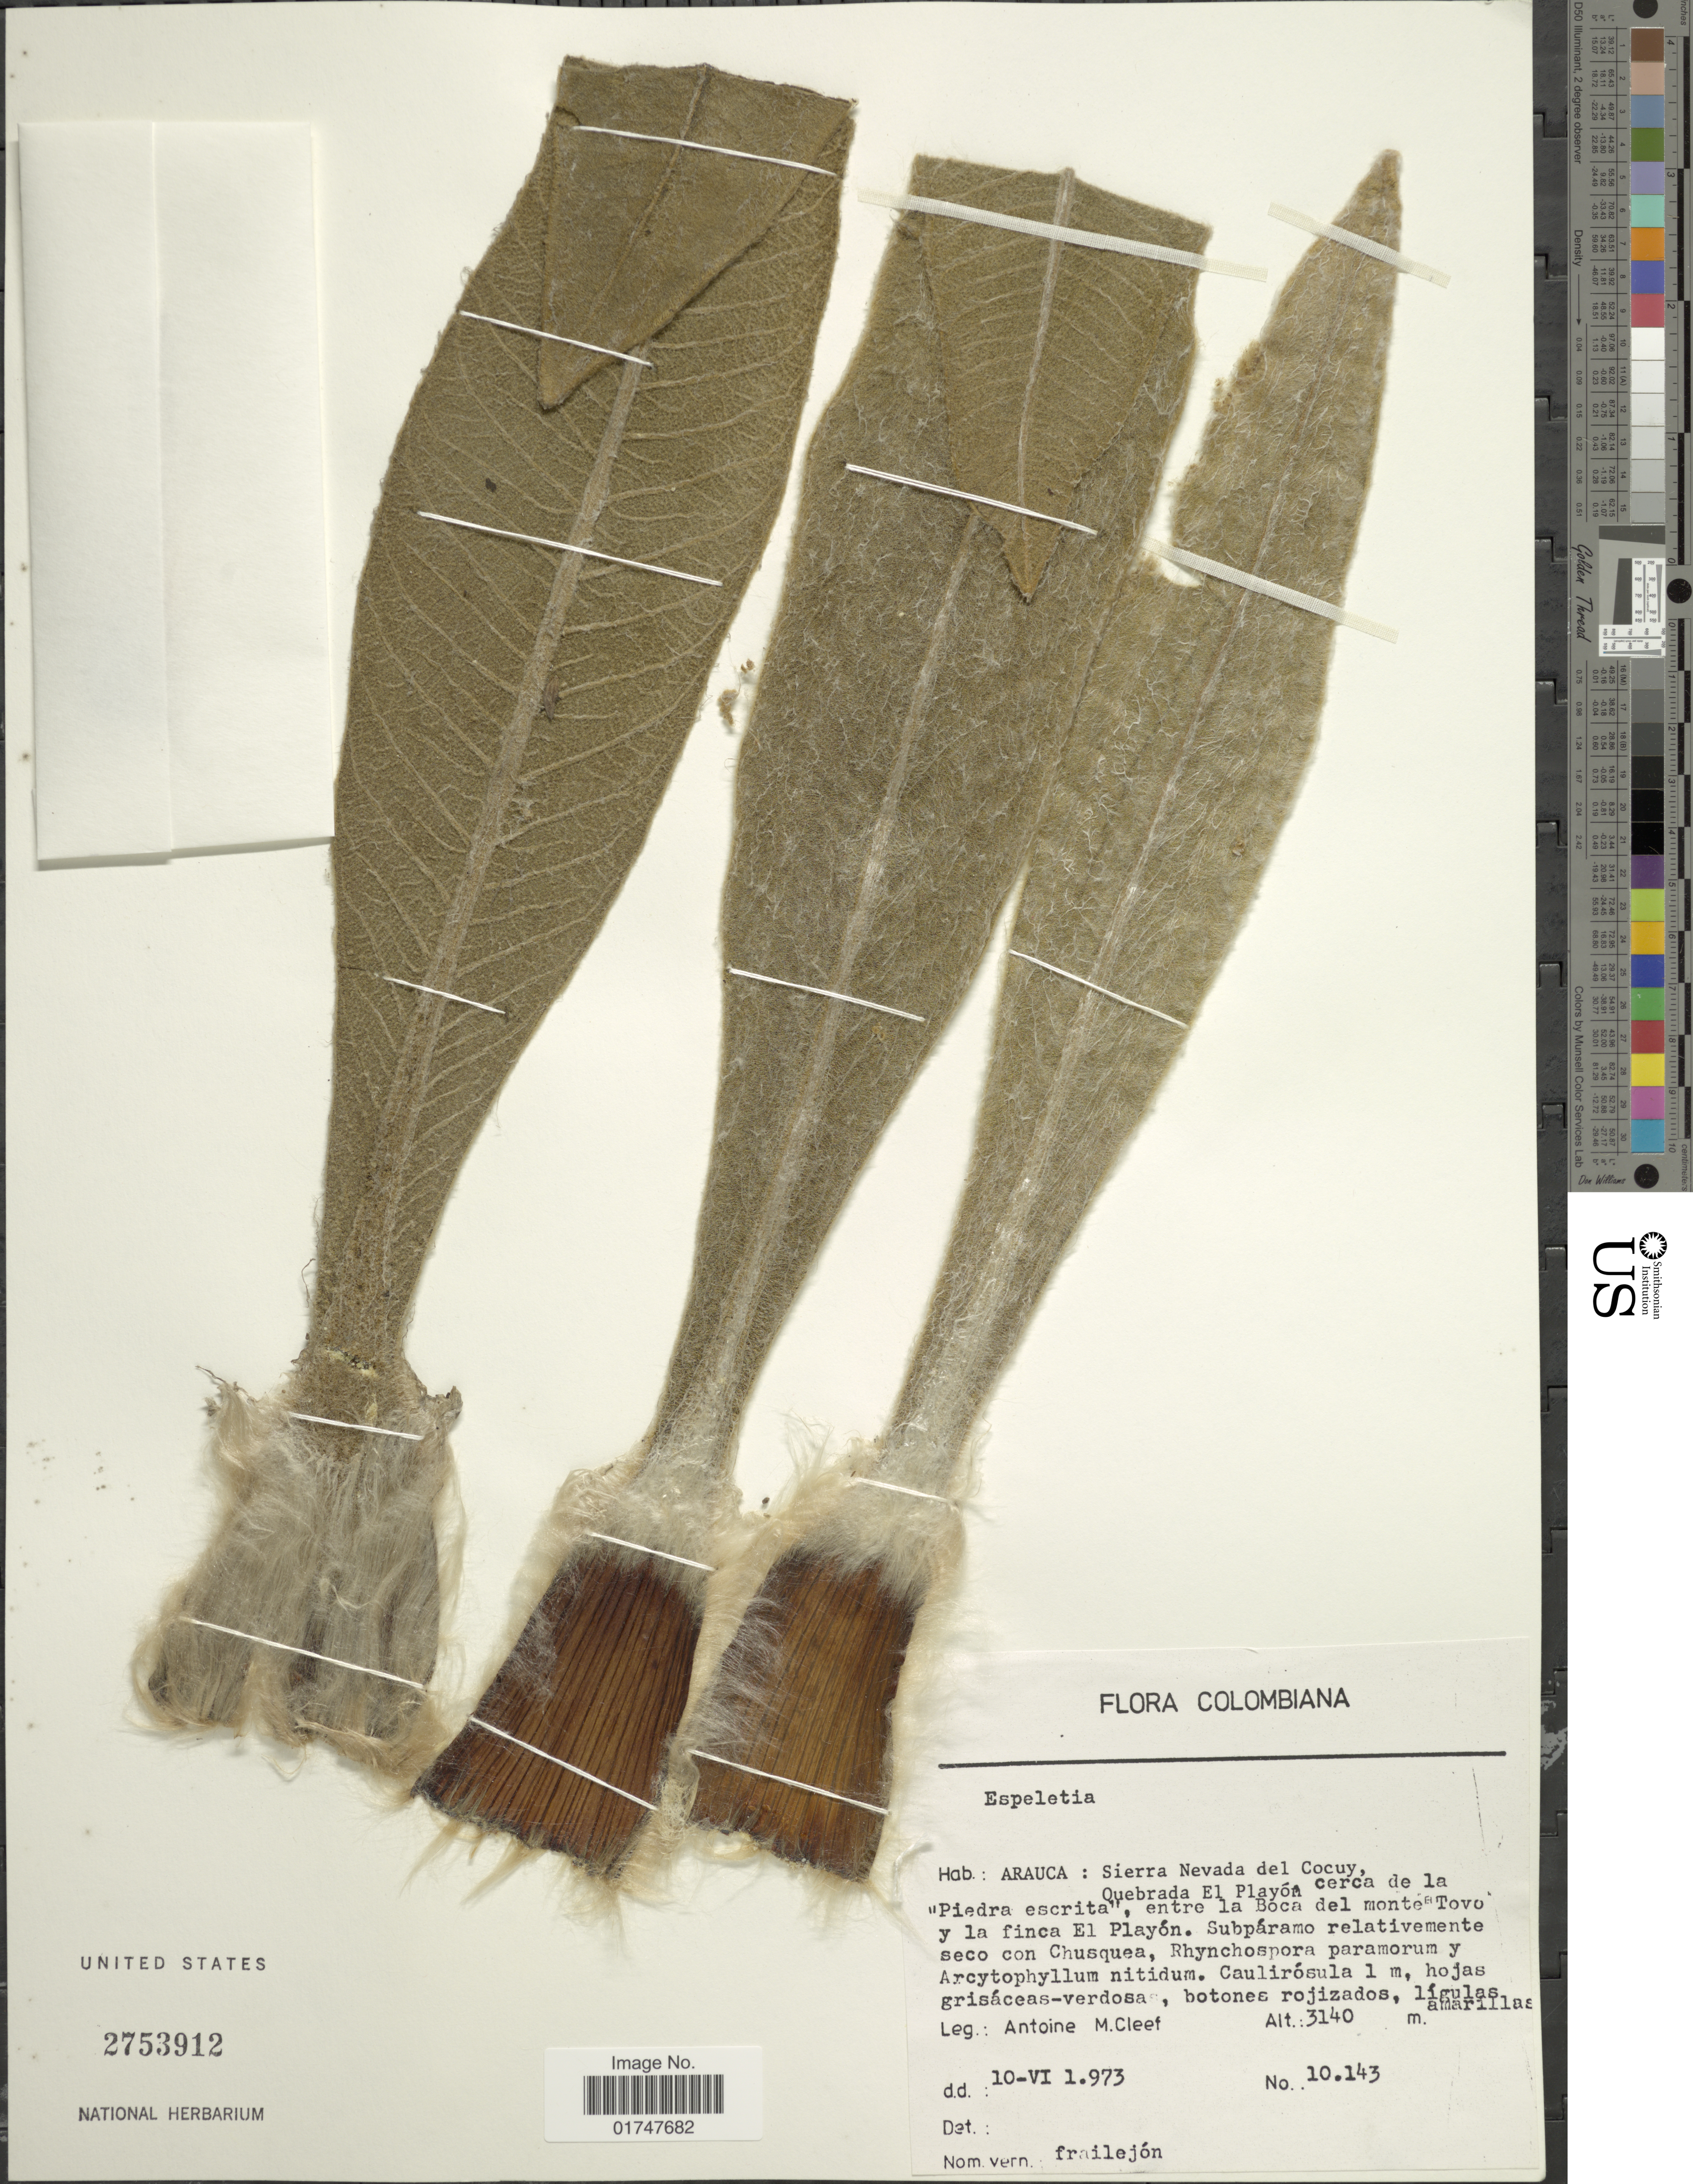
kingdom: Plantae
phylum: Tracheophyta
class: Magnoliopsida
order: Asterales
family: Asteraceae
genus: Espeletia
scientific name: Espeletia curialensis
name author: Cuatrec.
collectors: A. M. Cleef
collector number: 10143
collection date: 1973-06-10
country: Colombia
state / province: Arauca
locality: Sierra Nevada del Cocuy, Quebrada El Playón cerca de la "Piedra escrita", entre la Boca del monte Tovo y la finca El Playón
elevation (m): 3140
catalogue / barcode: US 2753912